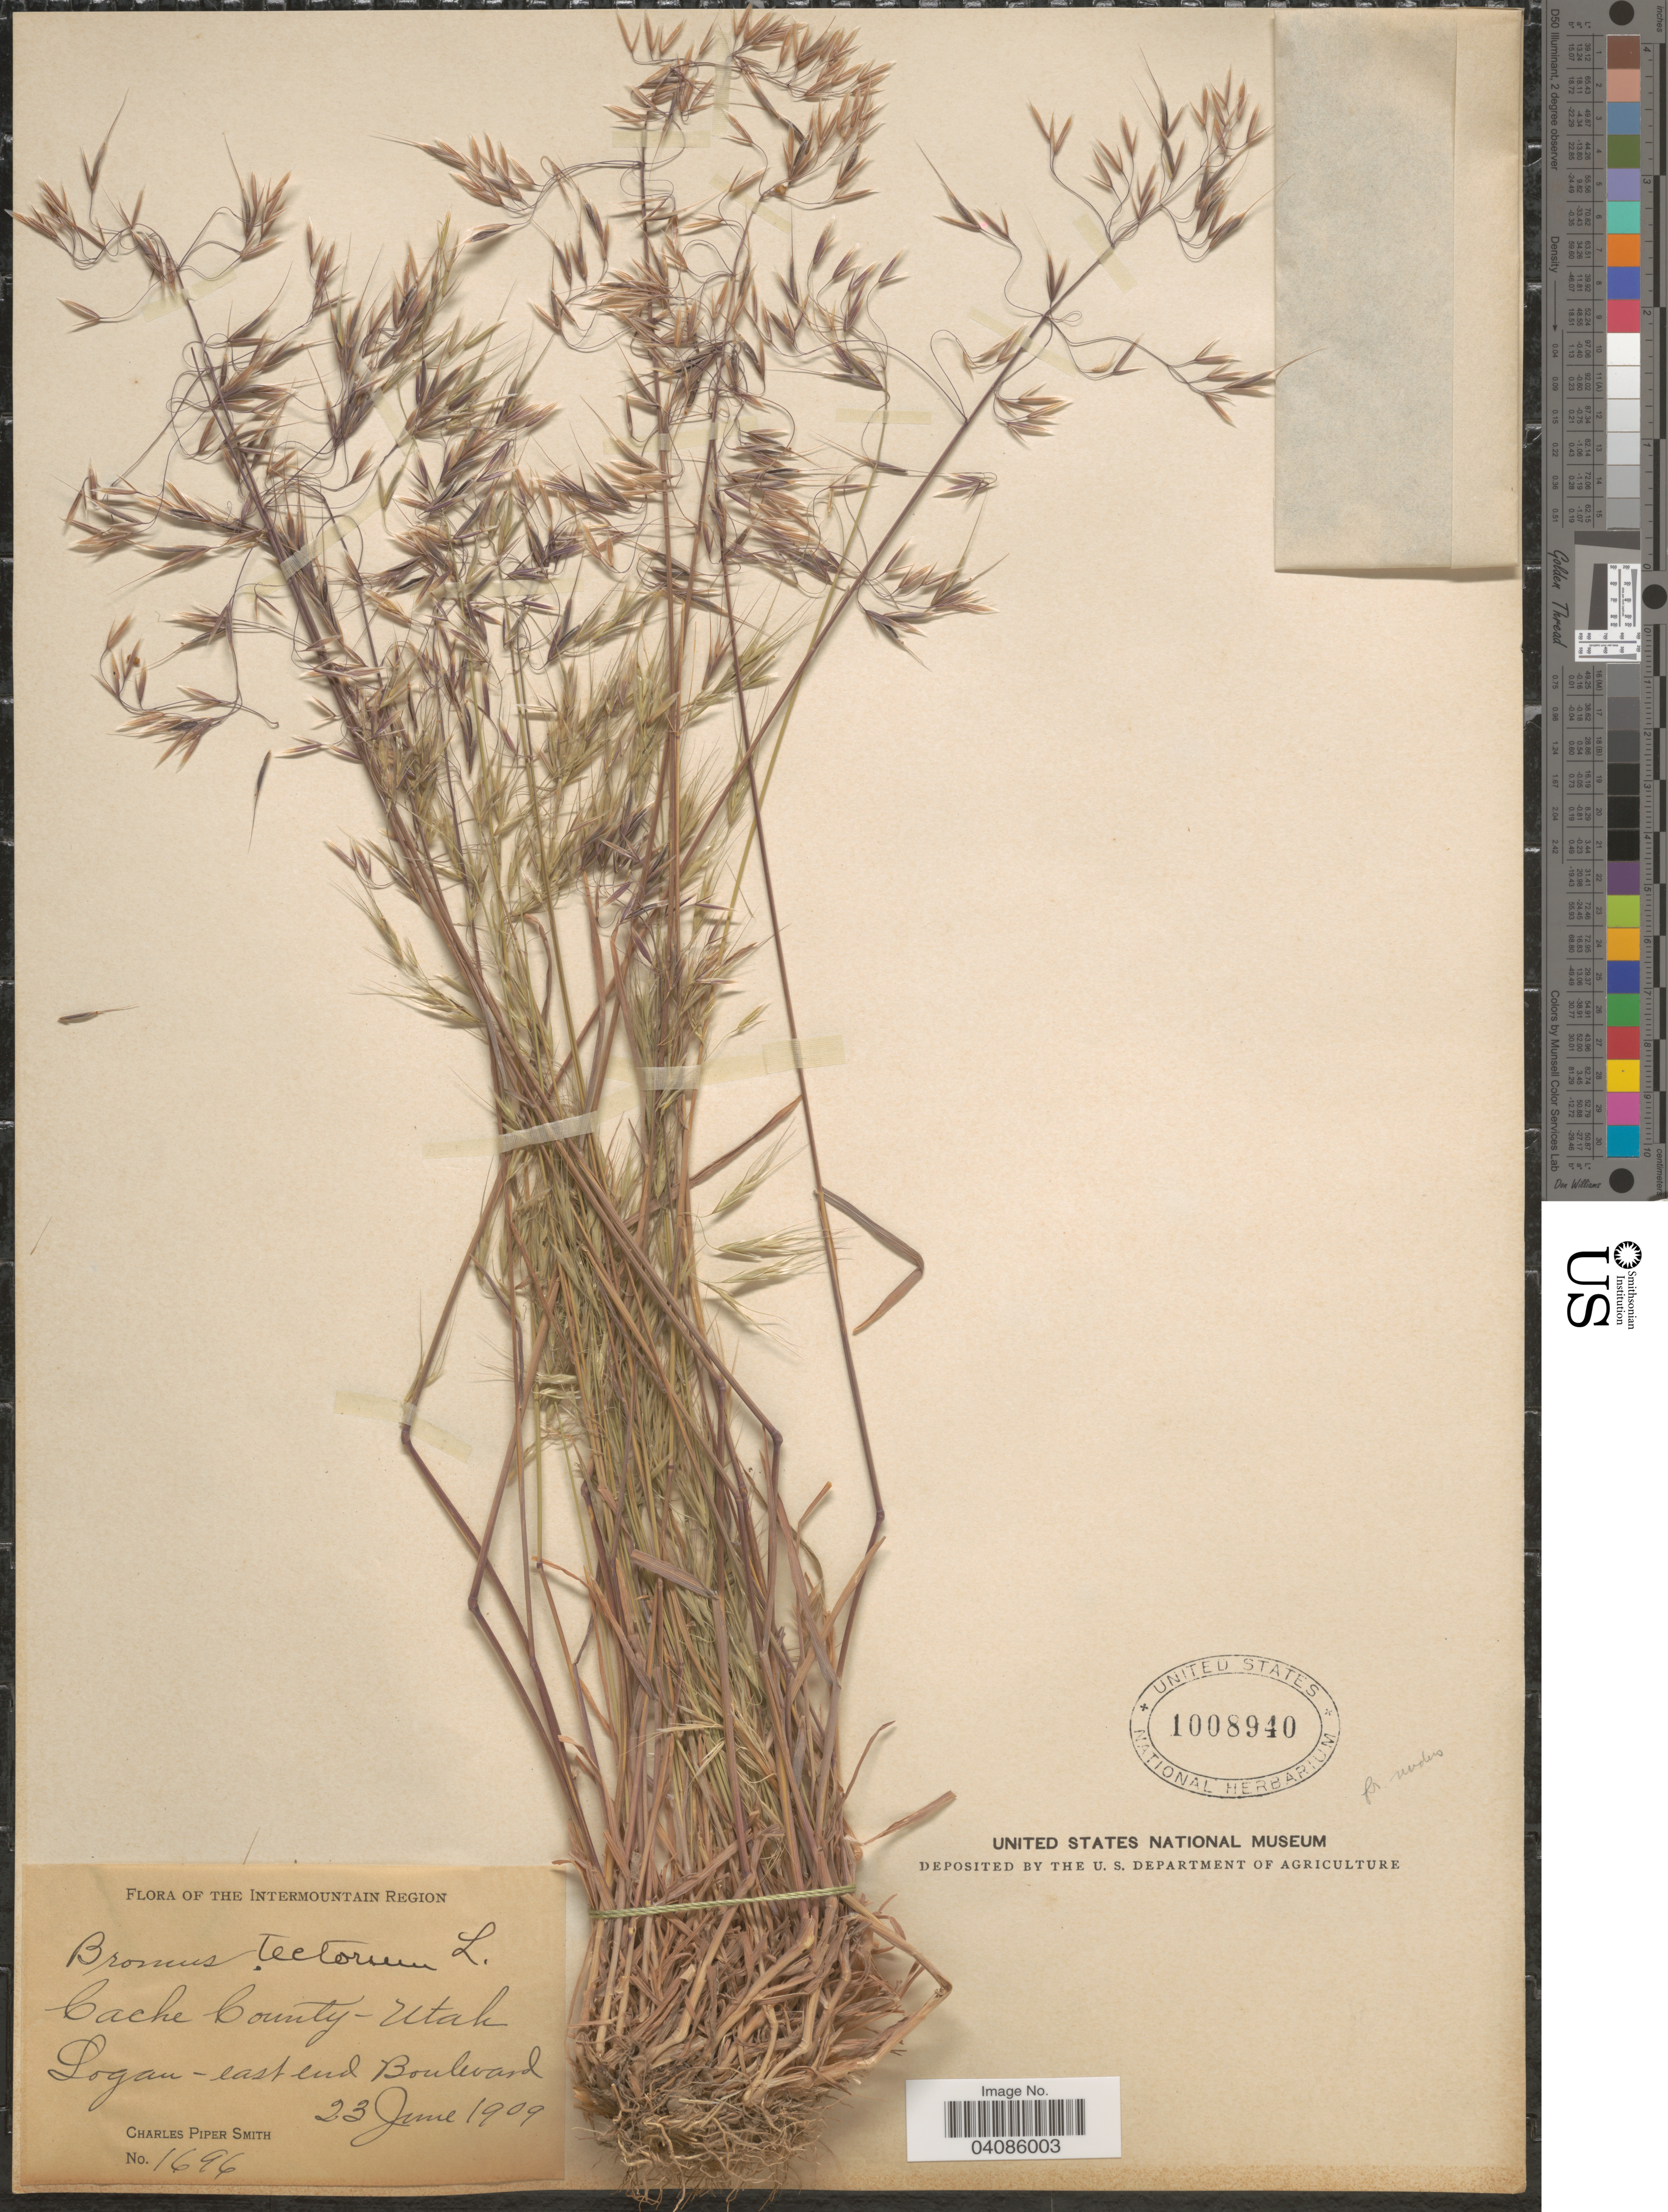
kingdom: Plantae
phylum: Tracheophyta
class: Liliopsida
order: Poales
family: Poaceae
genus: Bromus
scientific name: Bromus tectorum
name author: L.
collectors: C. P. Smith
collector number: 1696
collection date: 1909-06-23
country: United States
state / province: Utah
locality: The Intermountain Region. Cache County. Logan - east end Boulevard.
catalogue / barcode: US 1008940